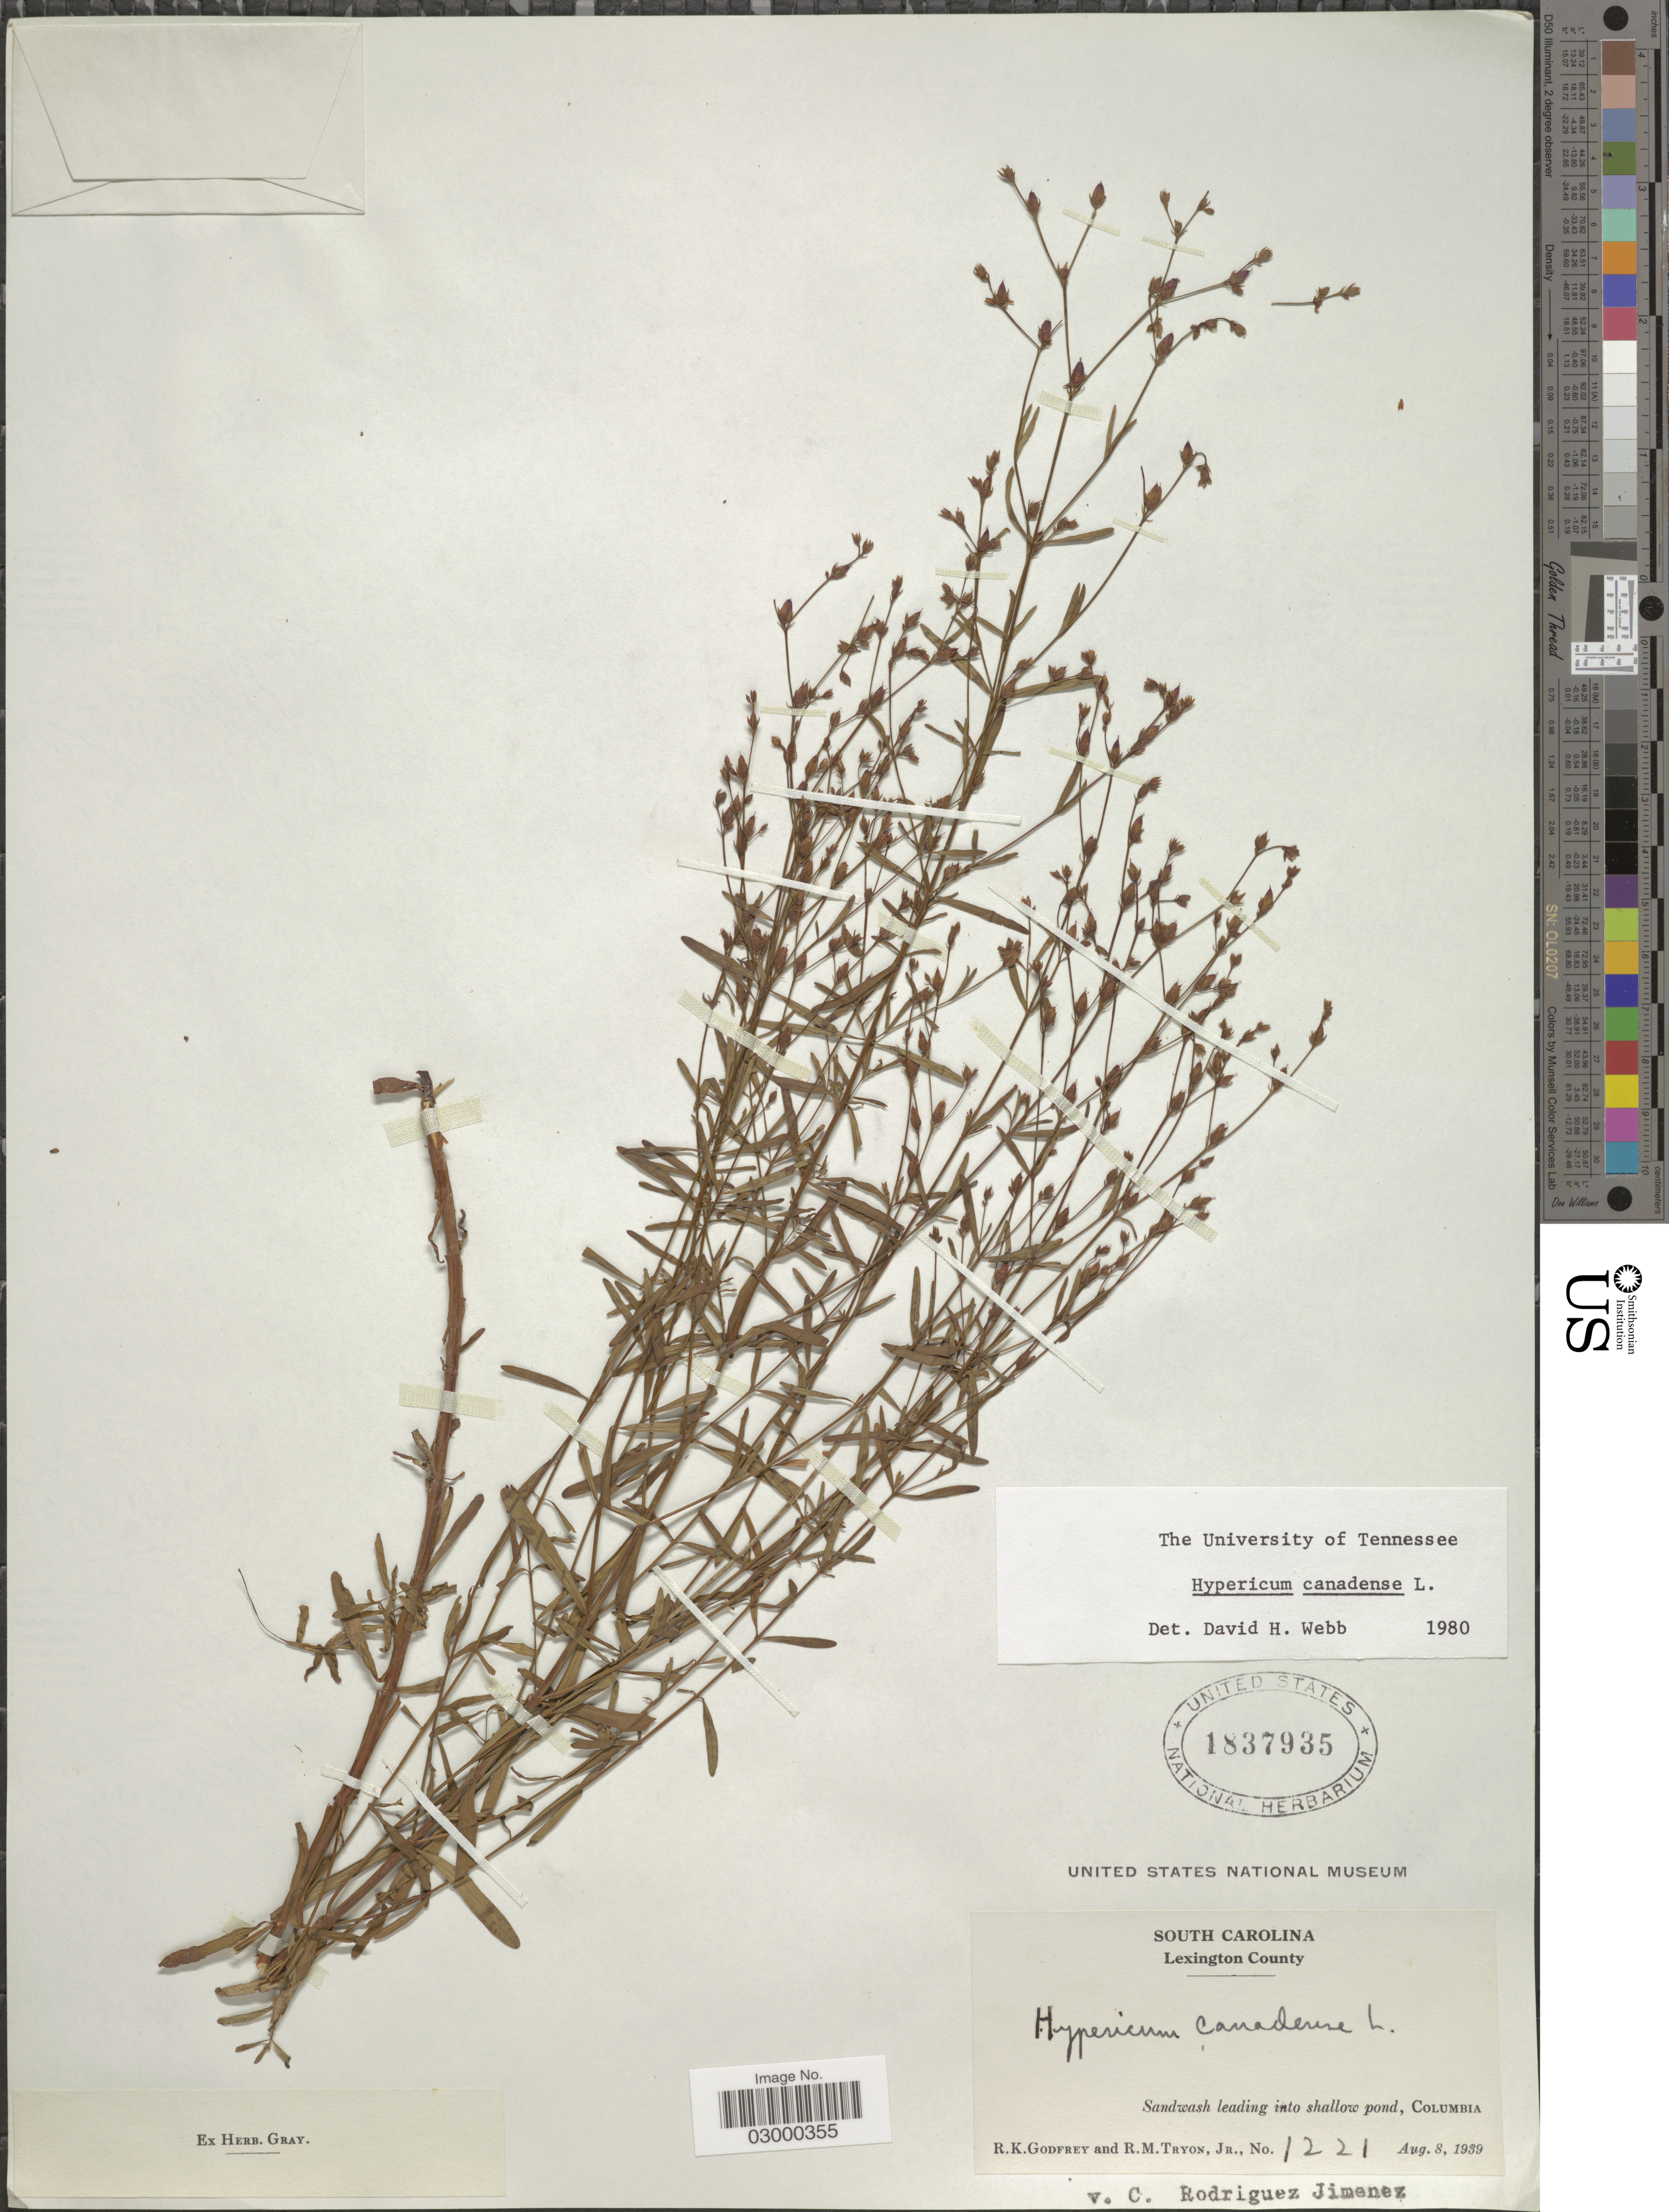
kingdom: Plantae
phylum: Tracheophyta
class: Magnoliopsida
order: Malpighiales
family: Hypericaceae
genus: Hypericum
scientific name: Hypericum canadense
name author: L.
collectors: R. K. Godfrey & R. Tryon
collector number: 1221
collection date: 1939-08-08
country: United States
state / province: South Carolina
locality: Lexington, Columbia.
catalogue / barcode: US 1837935